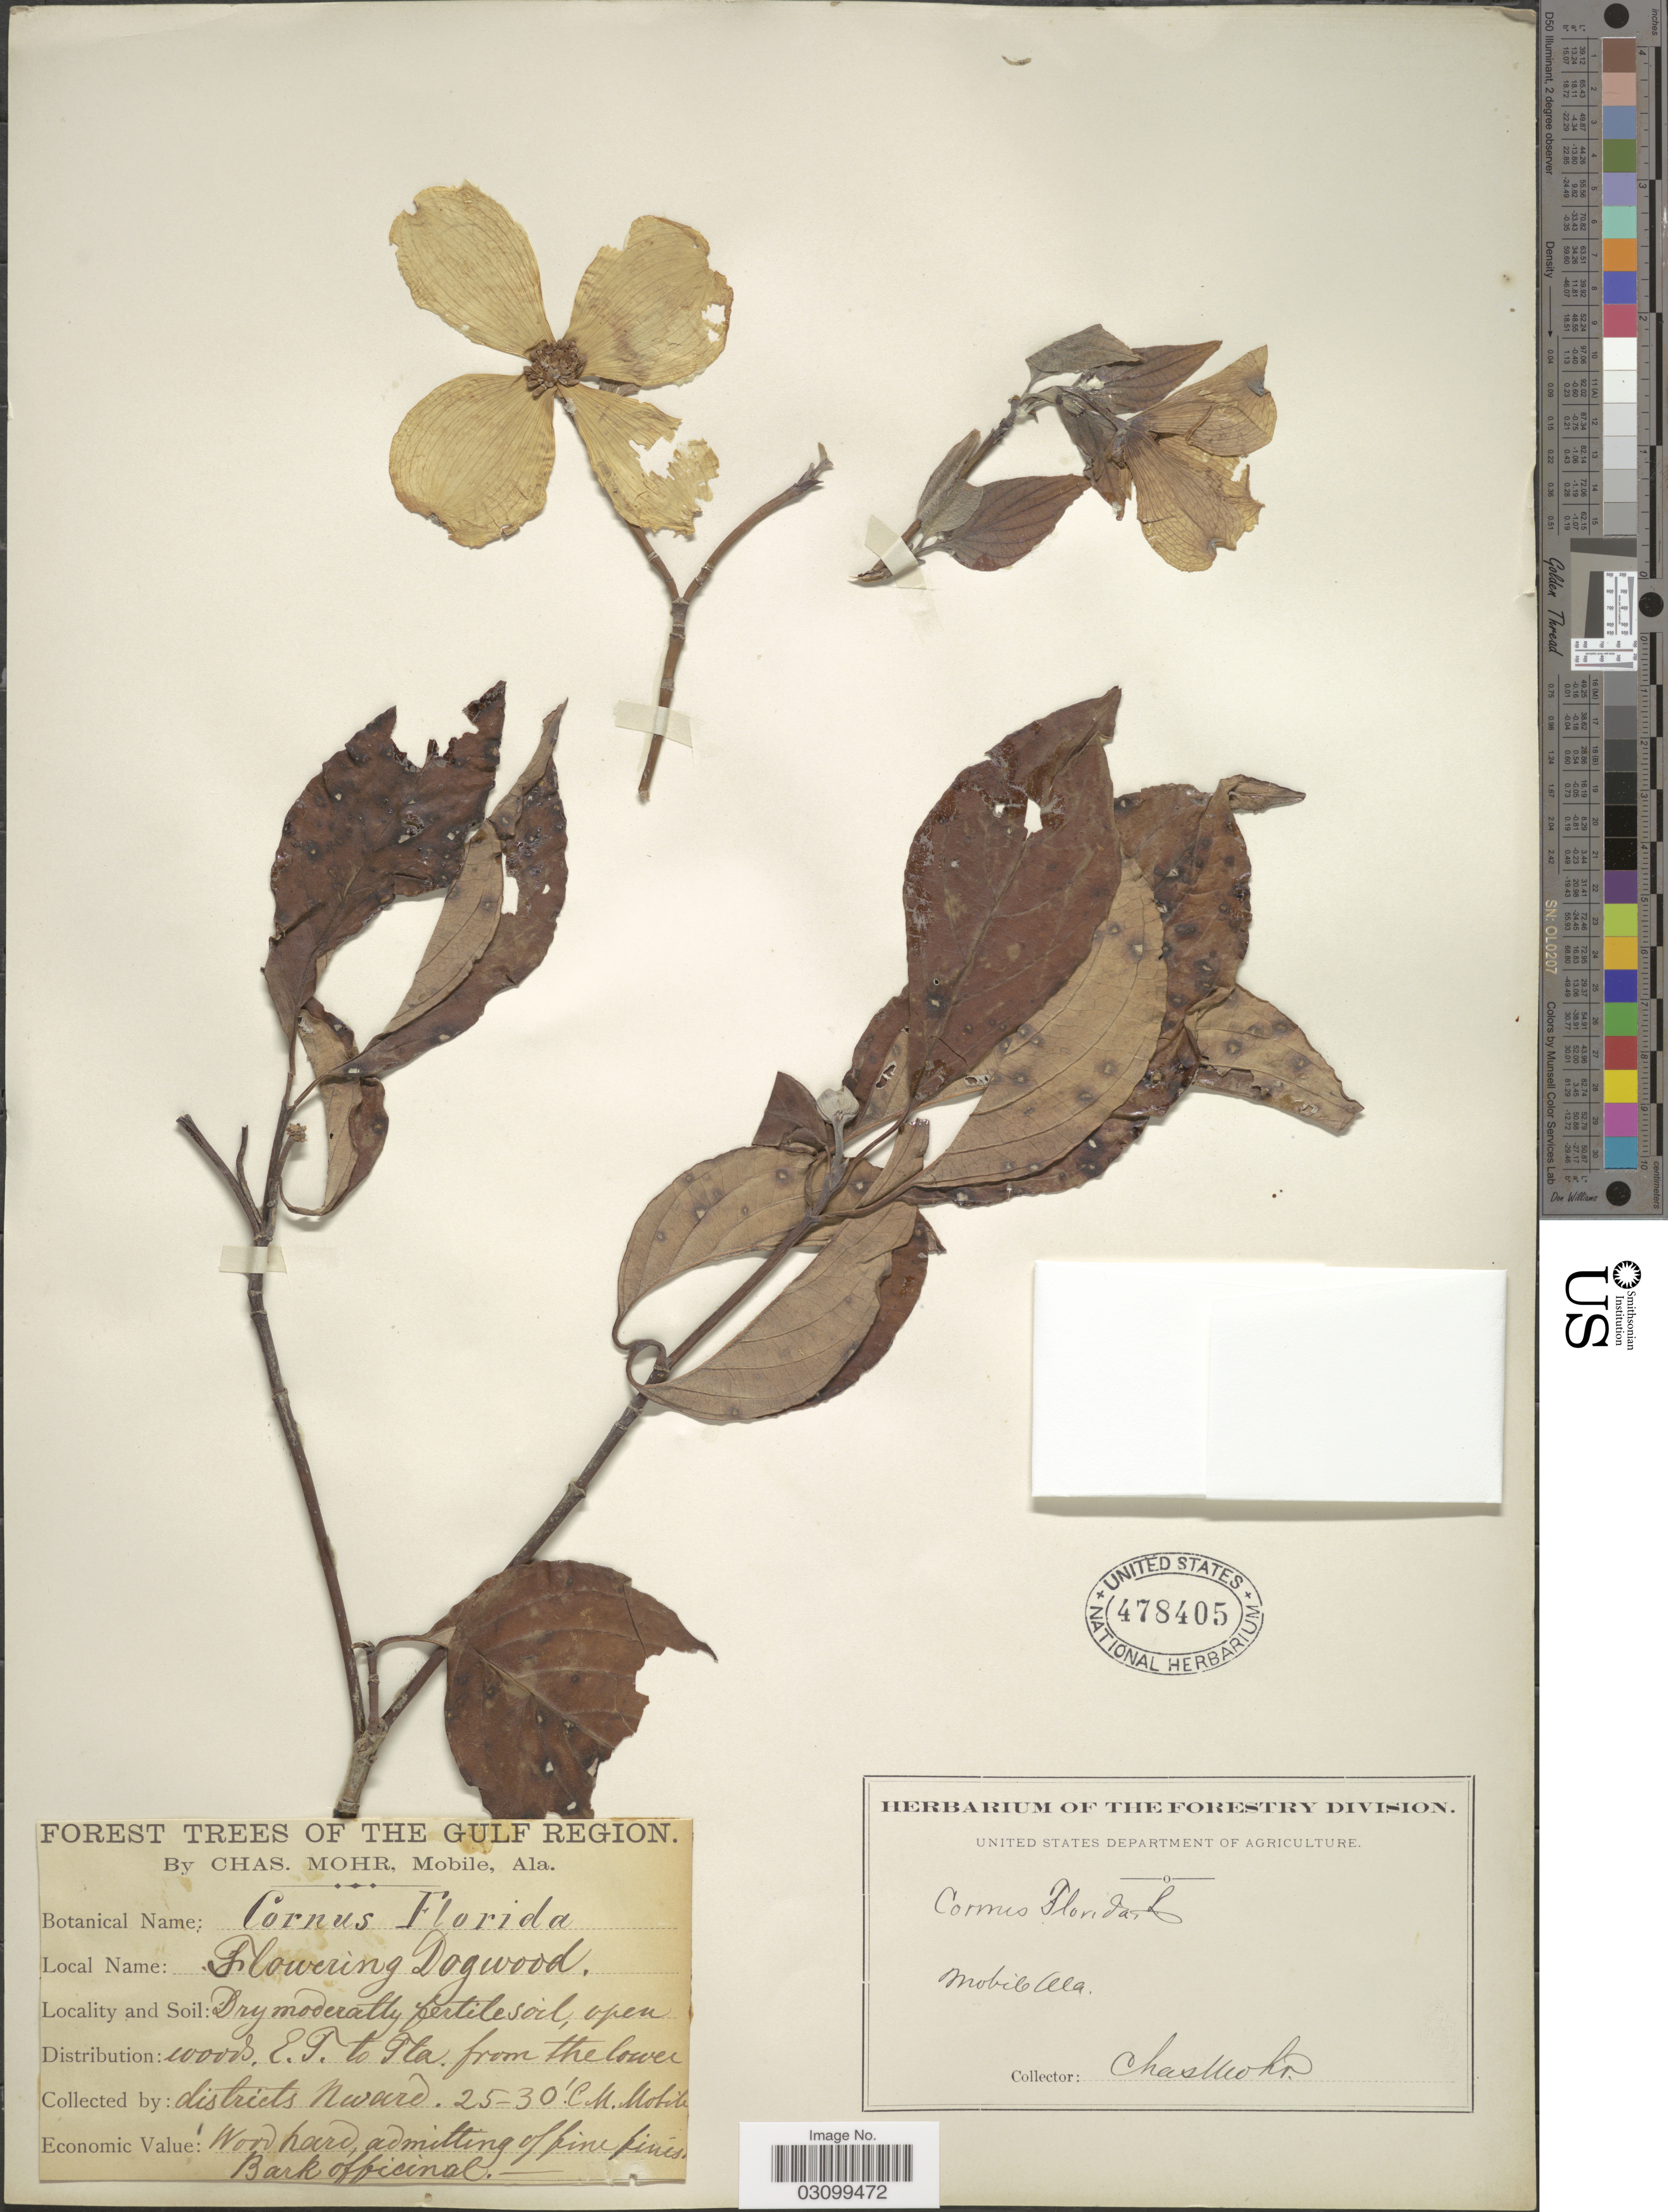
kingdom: Plantae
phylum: Tracheophyta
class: Magnoliopsida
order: Cornales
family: Cornaceae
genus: Cornus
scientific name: Cornus florida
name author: L.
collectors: Mohr, C. T. (herbarium)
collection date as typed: Transcribed d/m/y: //25 to //30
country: United States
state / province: Alabama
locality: Forest trees of the Gulf region, open woods E.F. to Fla. from the lower district Nware.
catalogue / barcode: US 478405